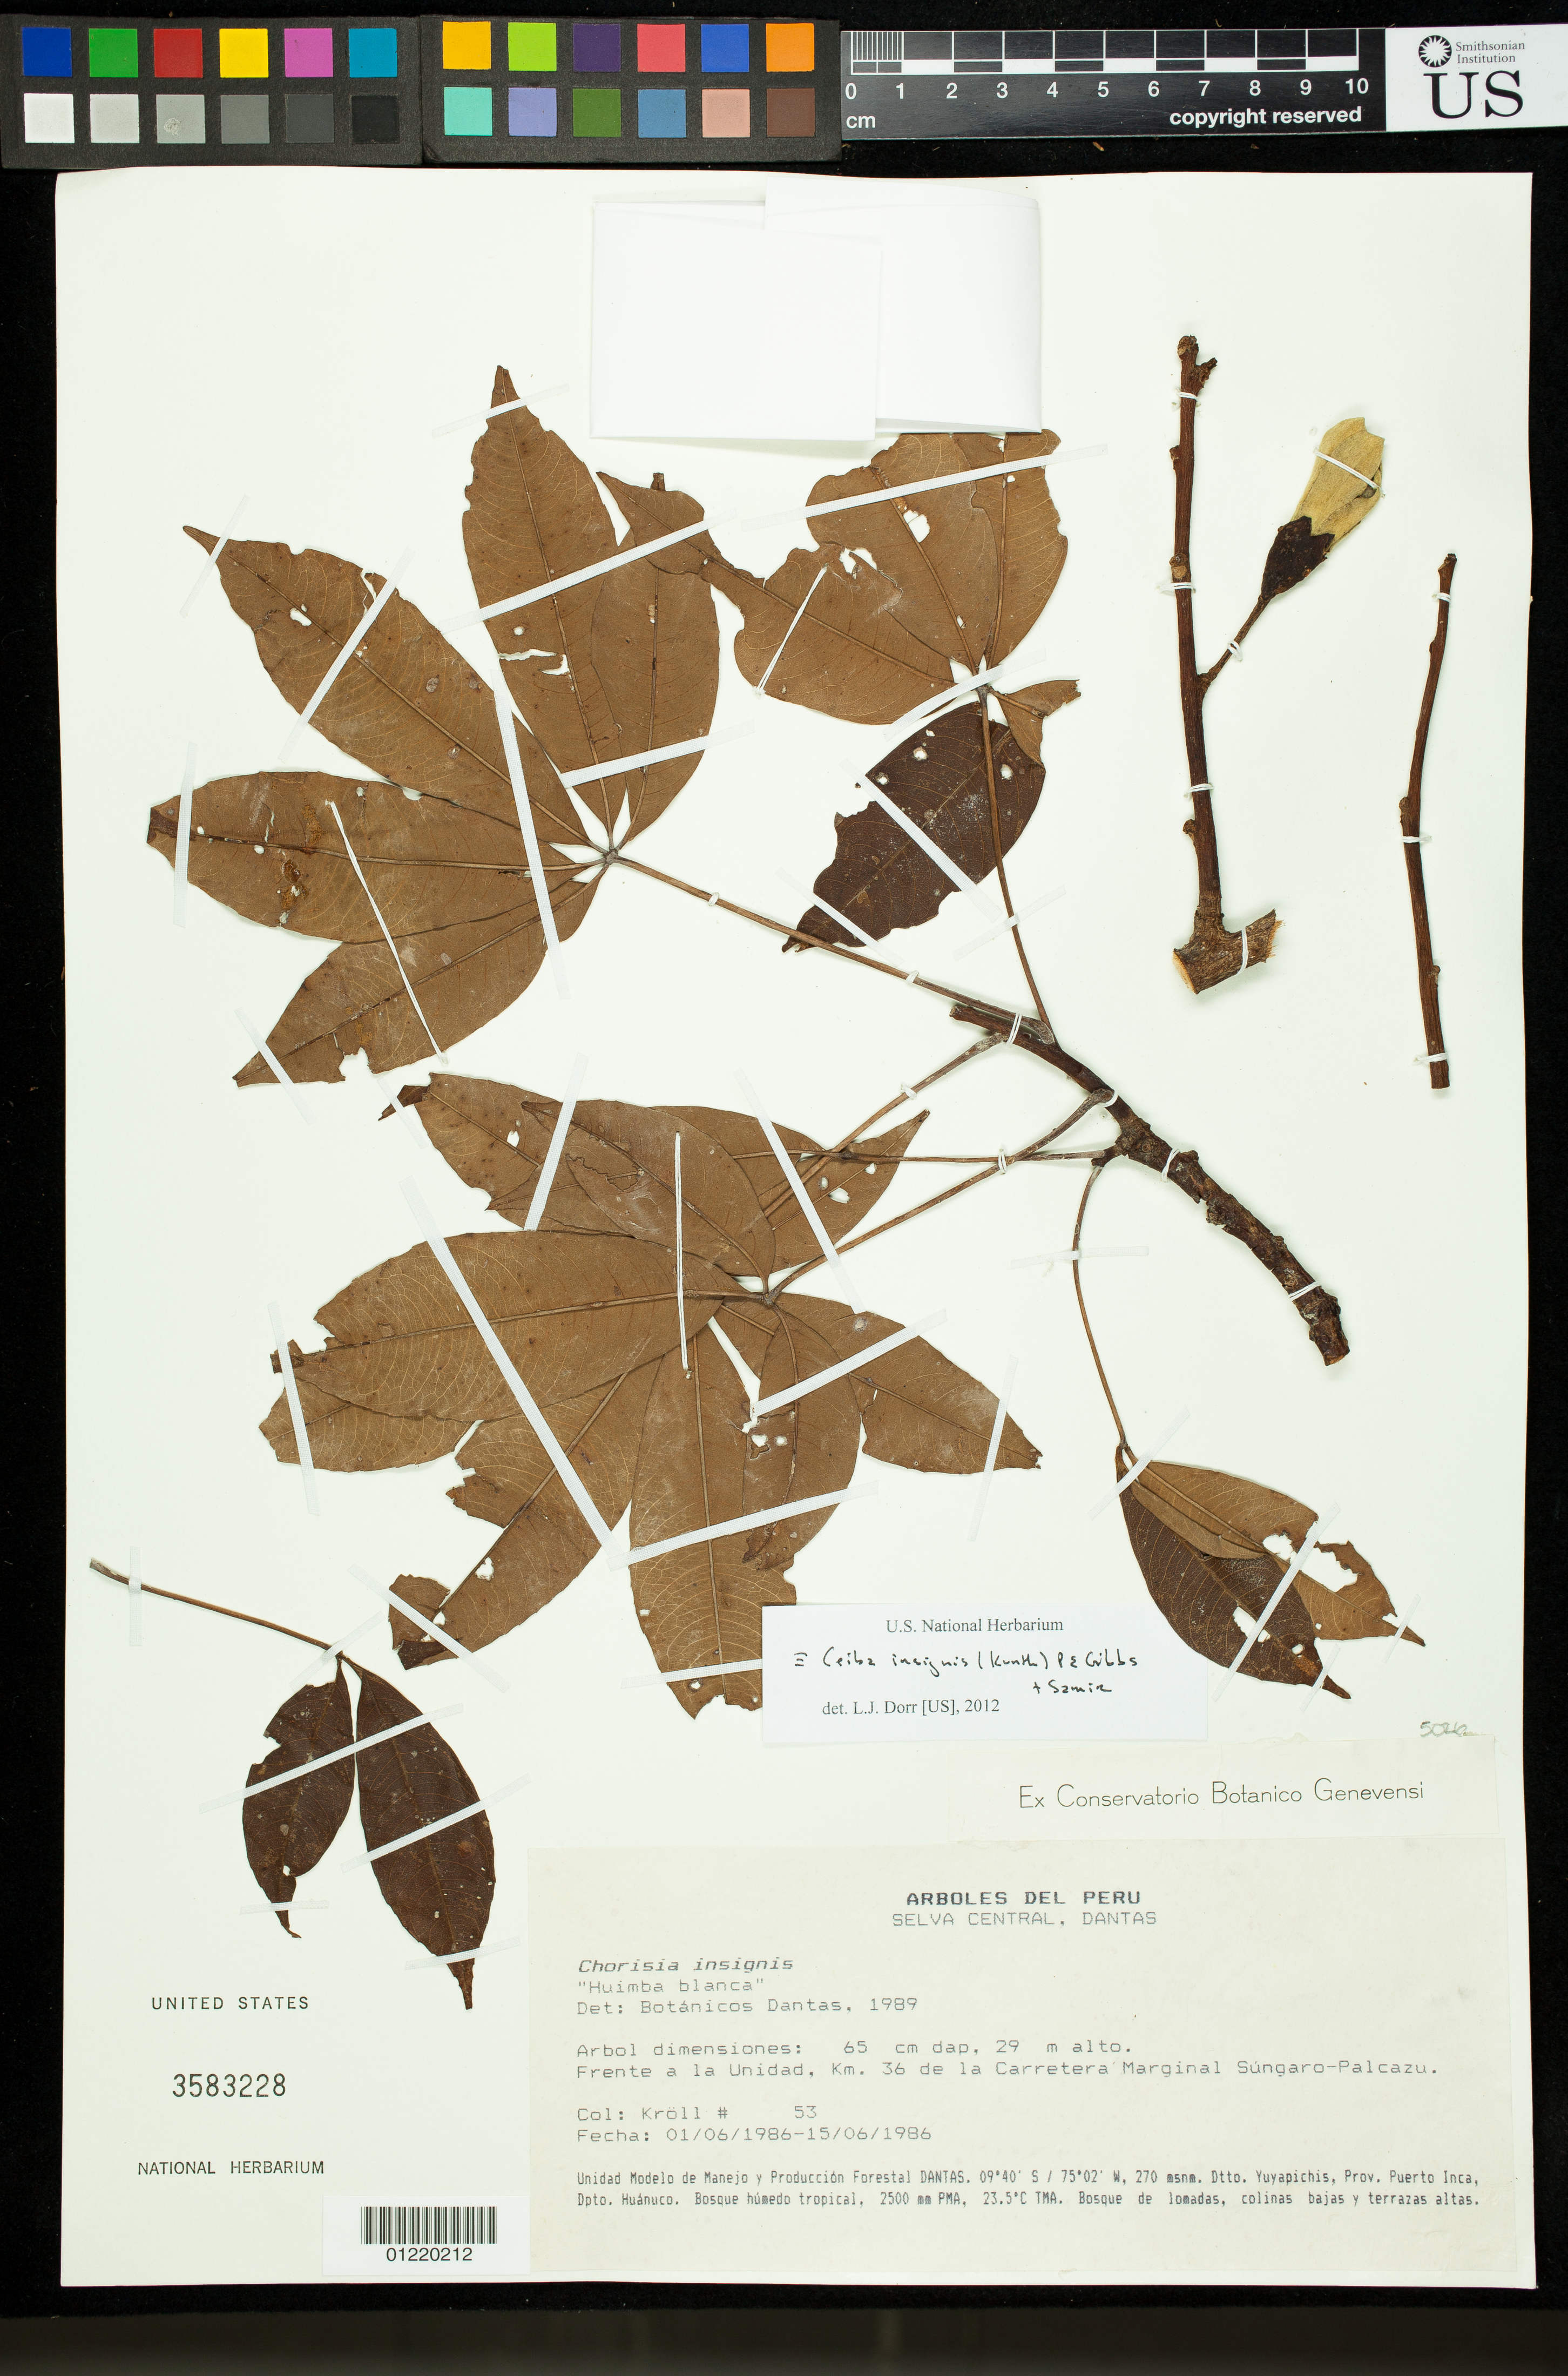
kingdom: Plantae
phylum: Tracheophyta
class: Magnoliopsida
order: Malvales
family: Malvaceae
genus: Ceiba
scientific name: Ceiba insignis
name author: (Kunth) P.E. Gibbs & Semir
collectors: J. Kroll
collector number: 53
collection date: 1986-06-01/1986-06-15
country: Peru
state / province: Huánuco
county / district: Puerto Inca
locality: Selva Central, DANTAS. Unidad Modelo de Manejo y Produccion Forestal DANTAS. Dtto Yuyapichis.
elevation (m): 270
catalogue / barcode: US 3583228